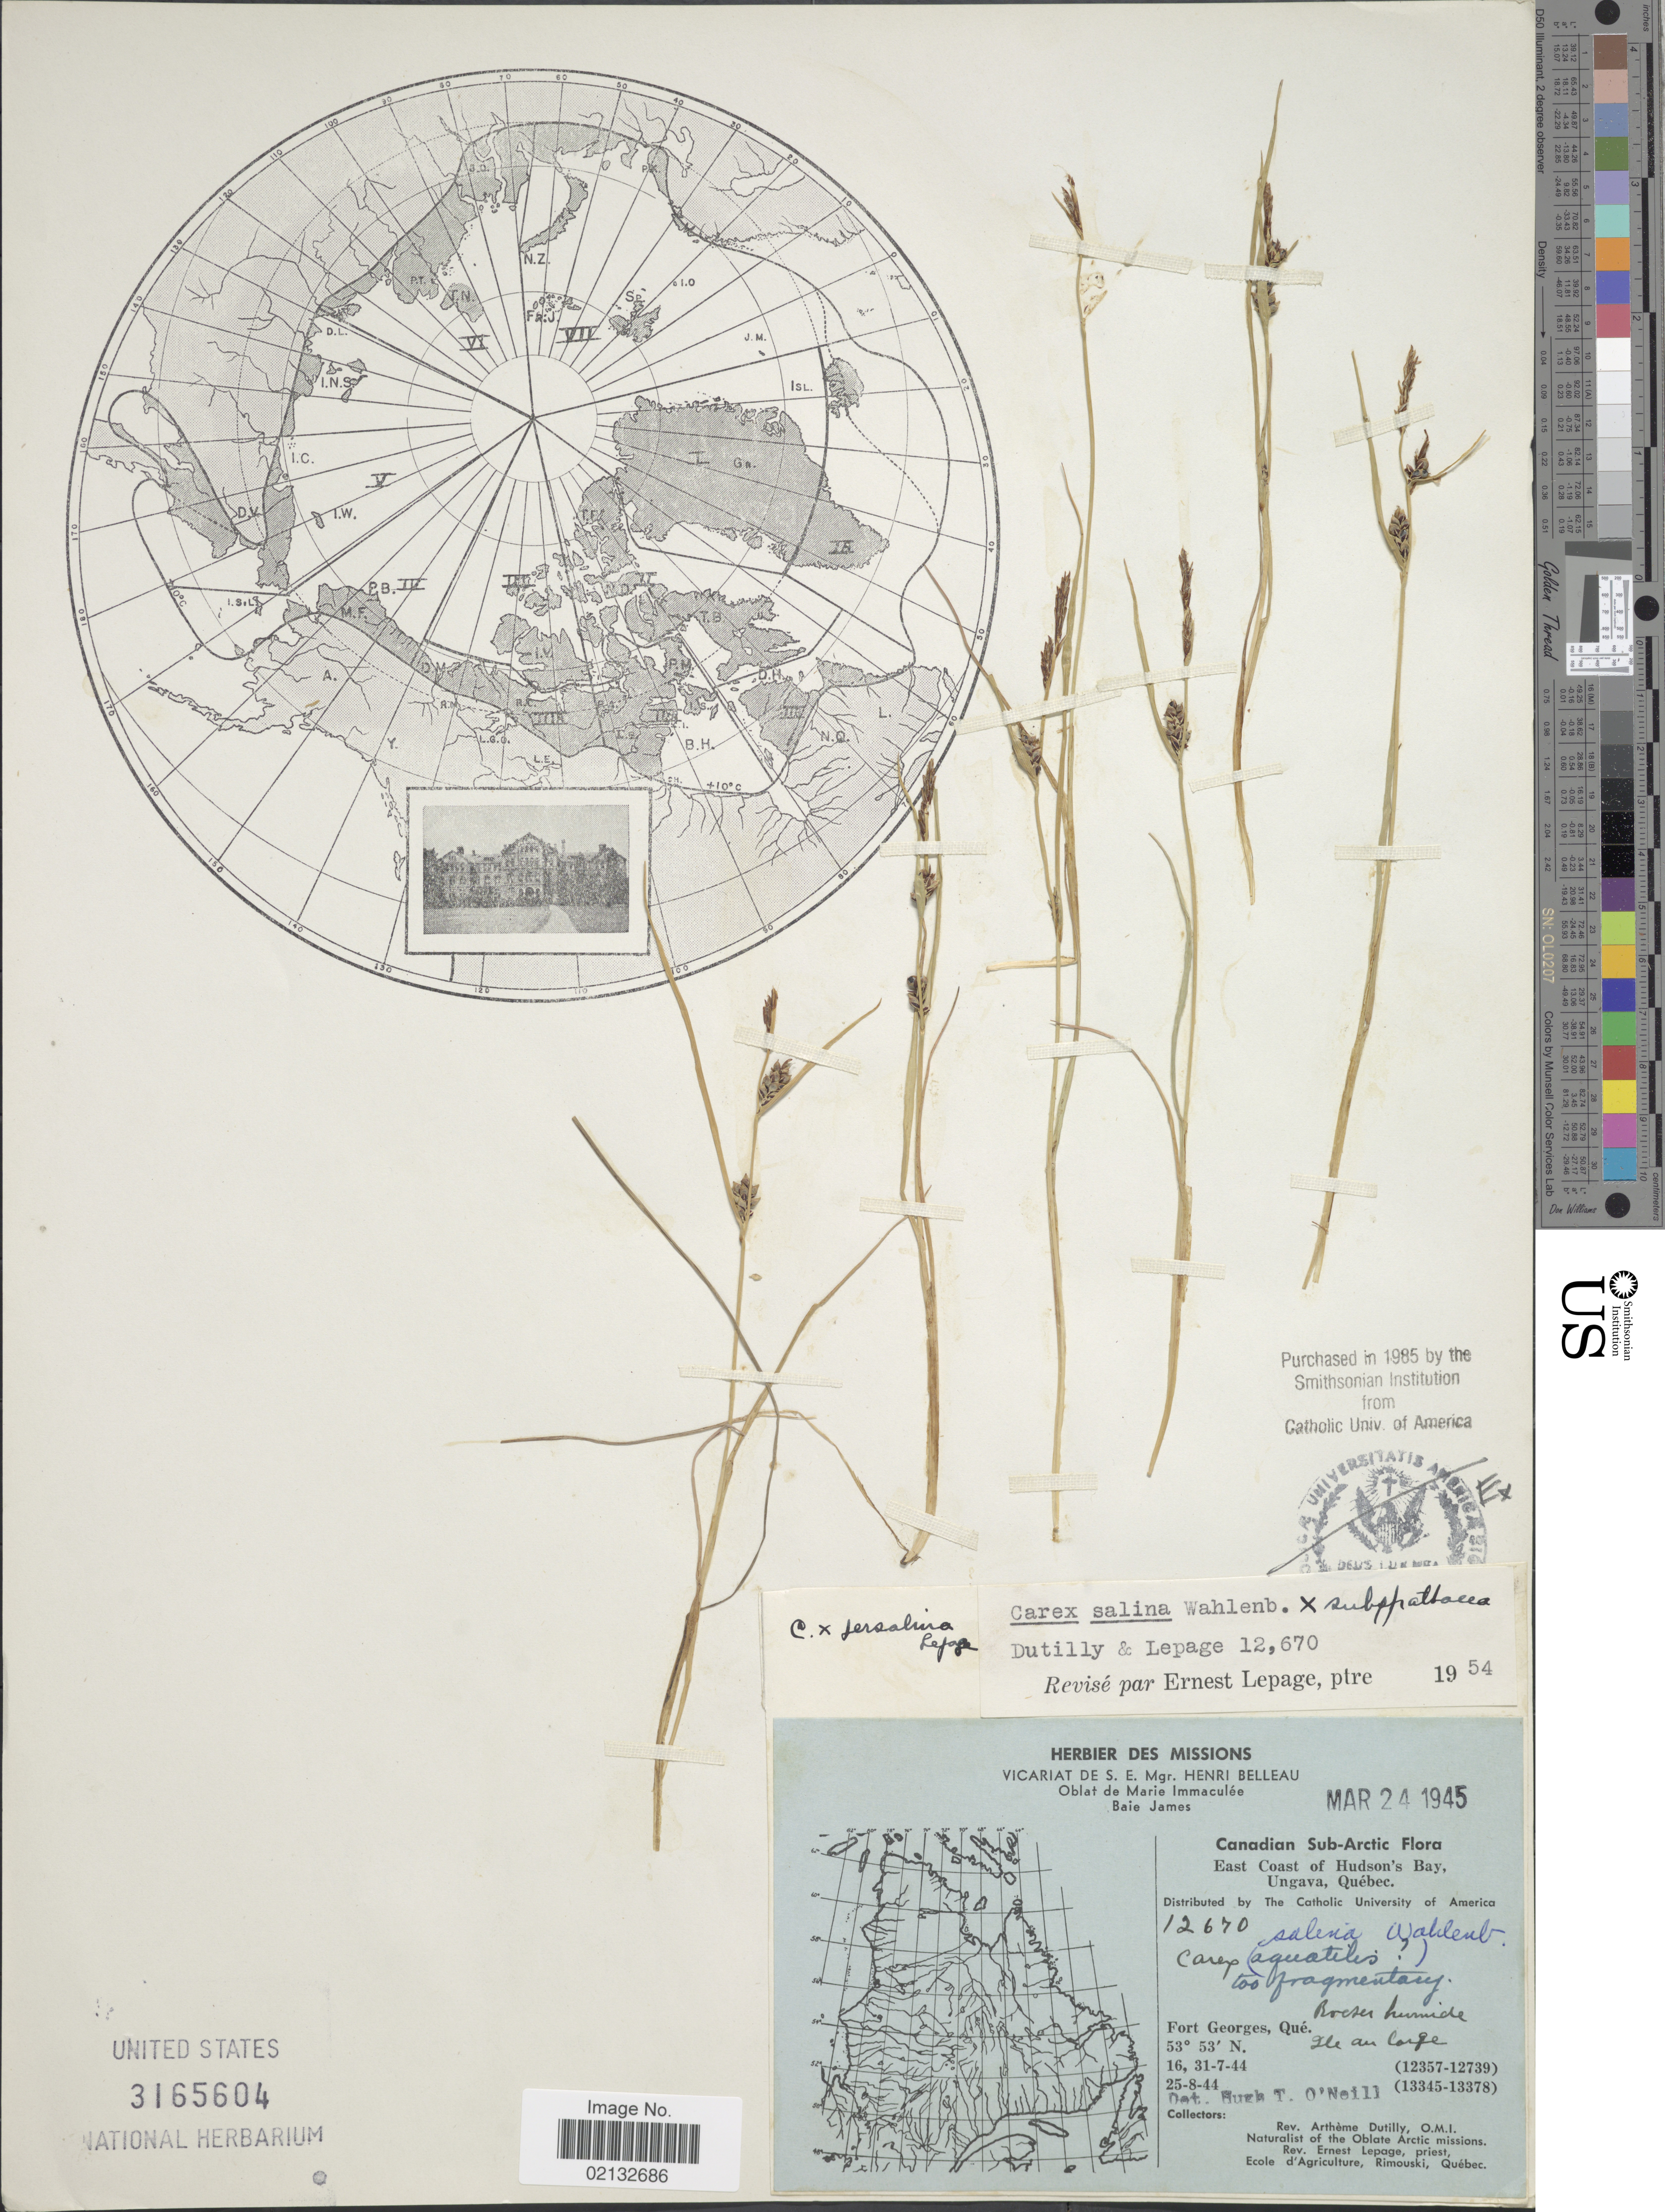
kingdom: Plantae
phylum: Tracheophyta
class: Liliopsida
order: Poales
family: Cyperaceae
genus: Carex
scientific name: Carex salina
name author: Wahlenb.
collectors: A. Dutilly & E. Lepage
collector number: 12670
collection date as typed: Transcribed d/m/y: 16/7/44 to 25/8/44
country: Canada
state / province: Quebec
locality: Canadian Sub-Arctic. East Coast of Hudson's Bay, Ungava, Quebec. Fort Georges. Bordes humide. Île au Carpe.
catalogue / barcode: US 3165604